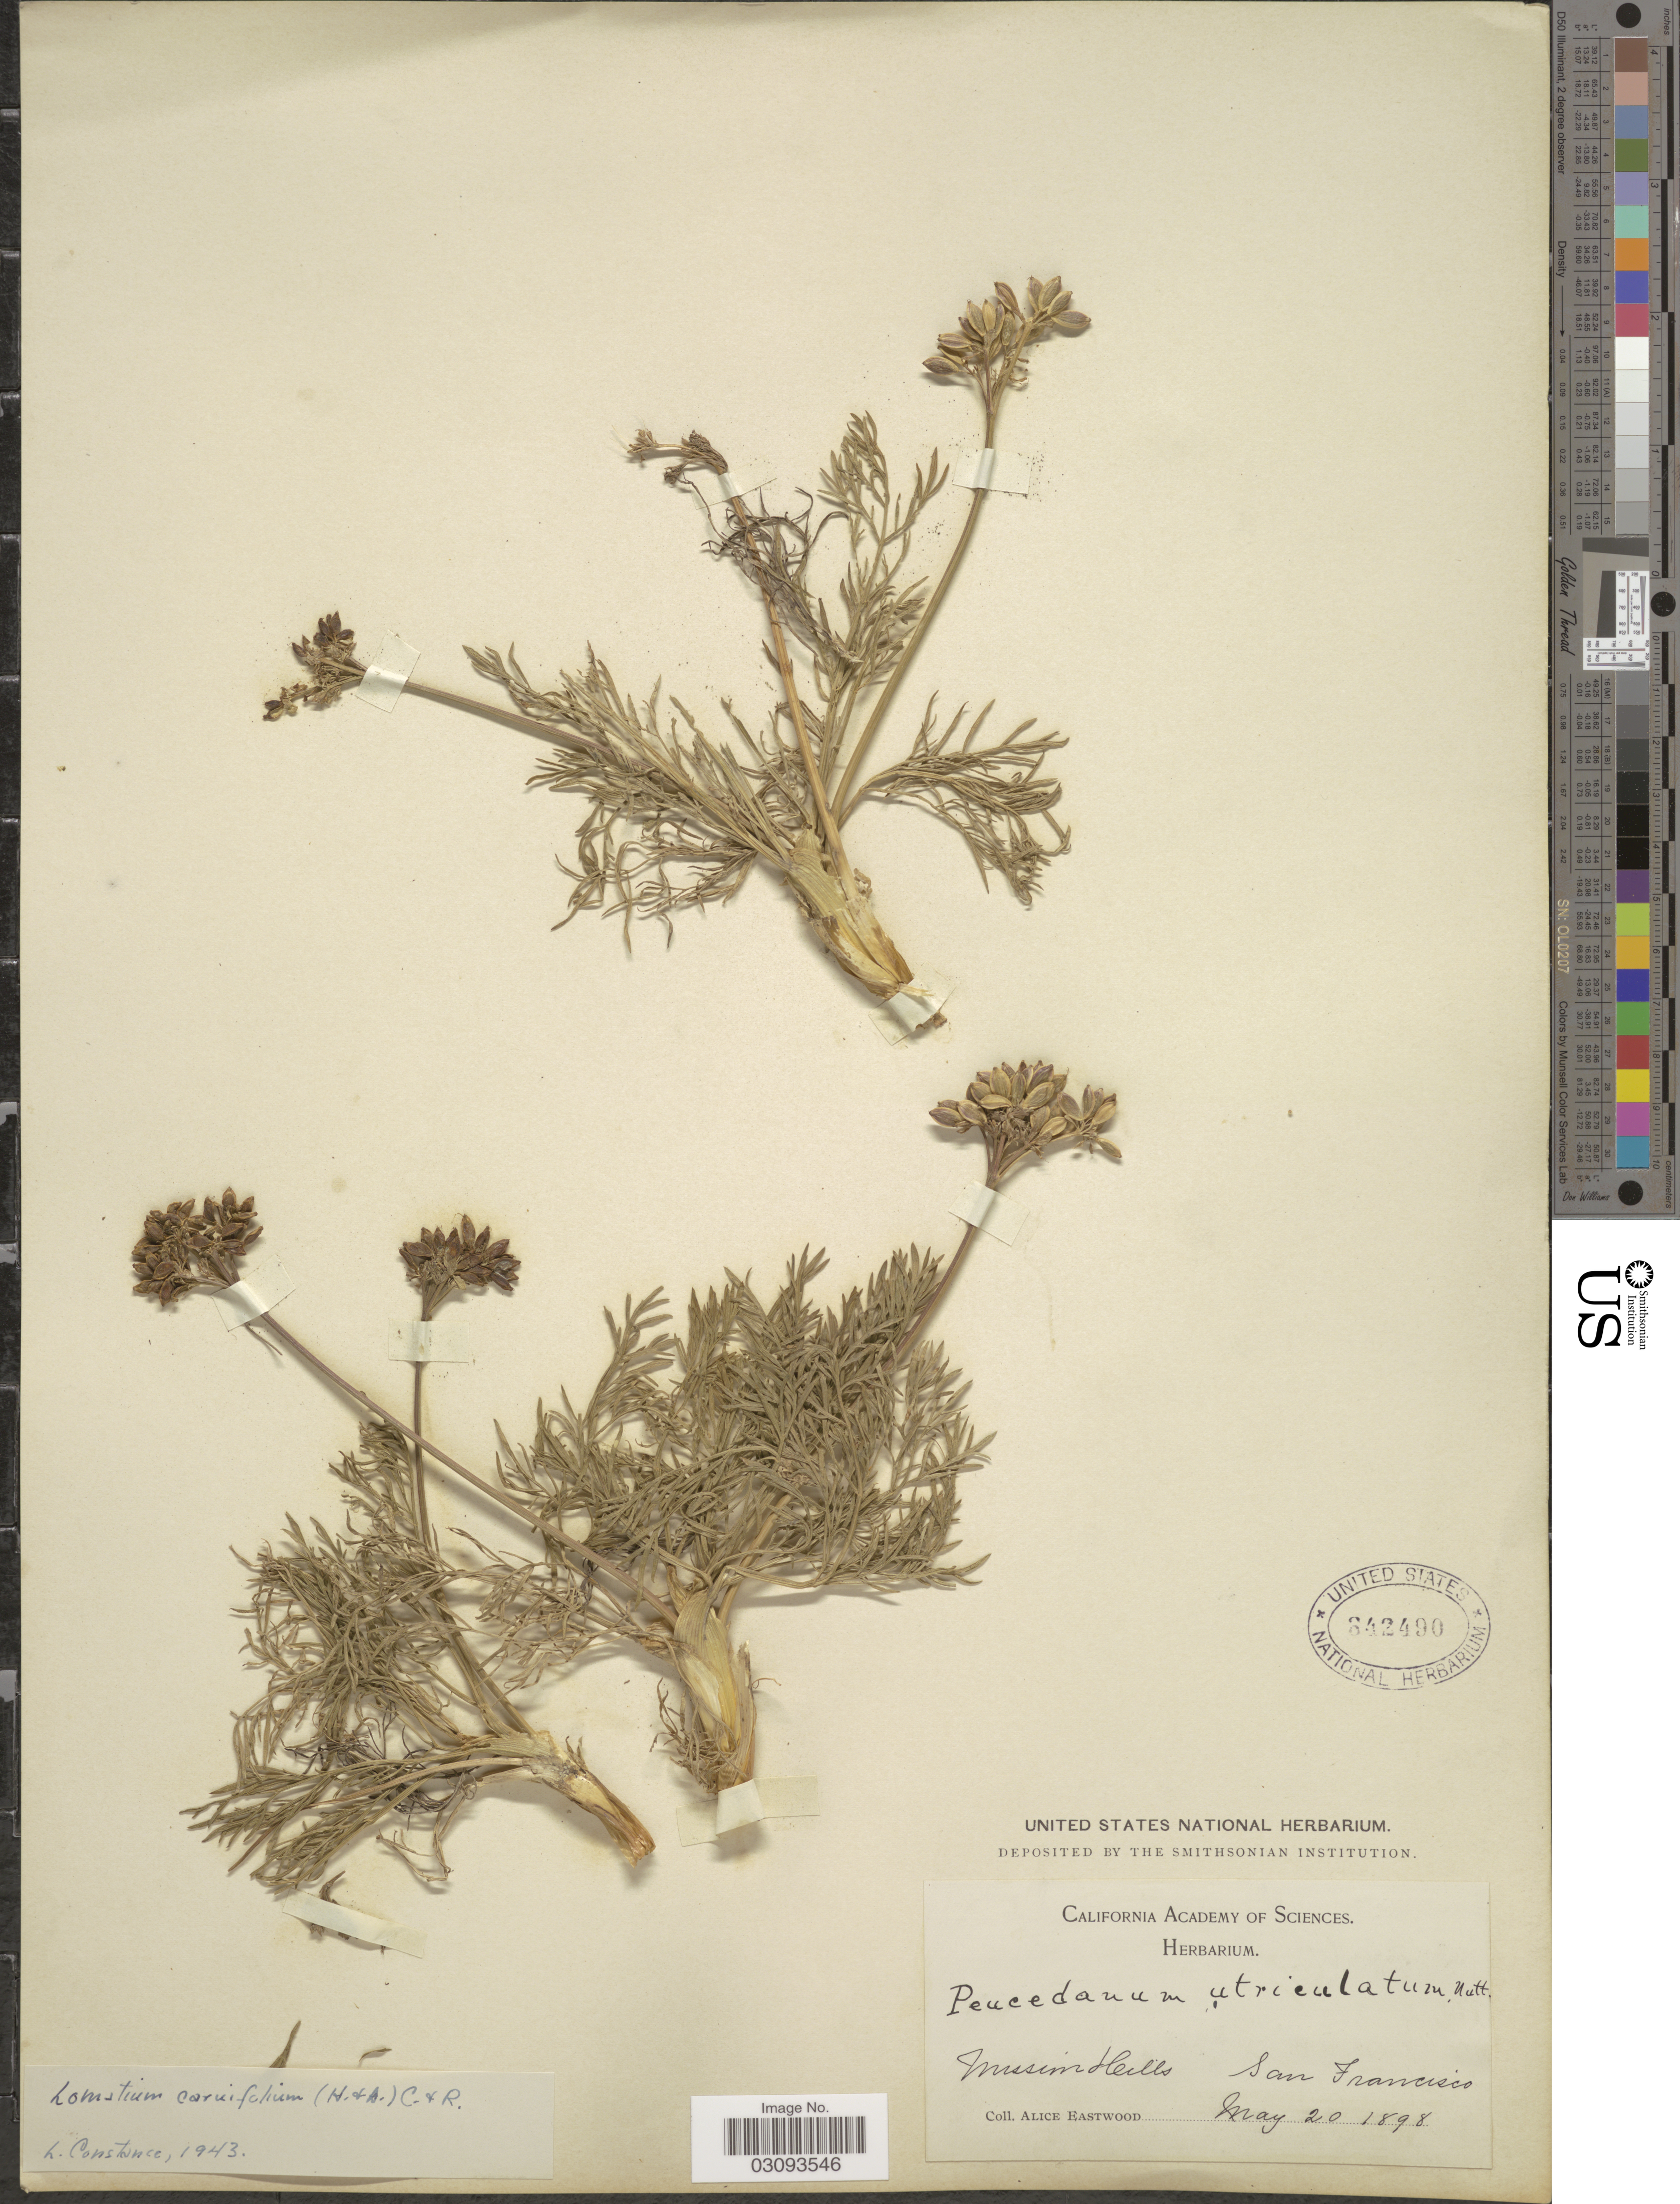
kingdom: Plantae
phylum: Tracheophyta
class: Magnoliopsida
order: Apiales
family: Apiaceae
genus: Lomatium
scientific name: Lomatium caruifolium var. caruifolium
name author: (Hook. & Arn.) J.M. Coult. & Rose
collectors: A. Eastwood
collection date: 1898-05-20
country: United States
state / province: California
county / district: San Francisco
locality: Mission Hills San Francisco.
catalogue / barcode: US 342490